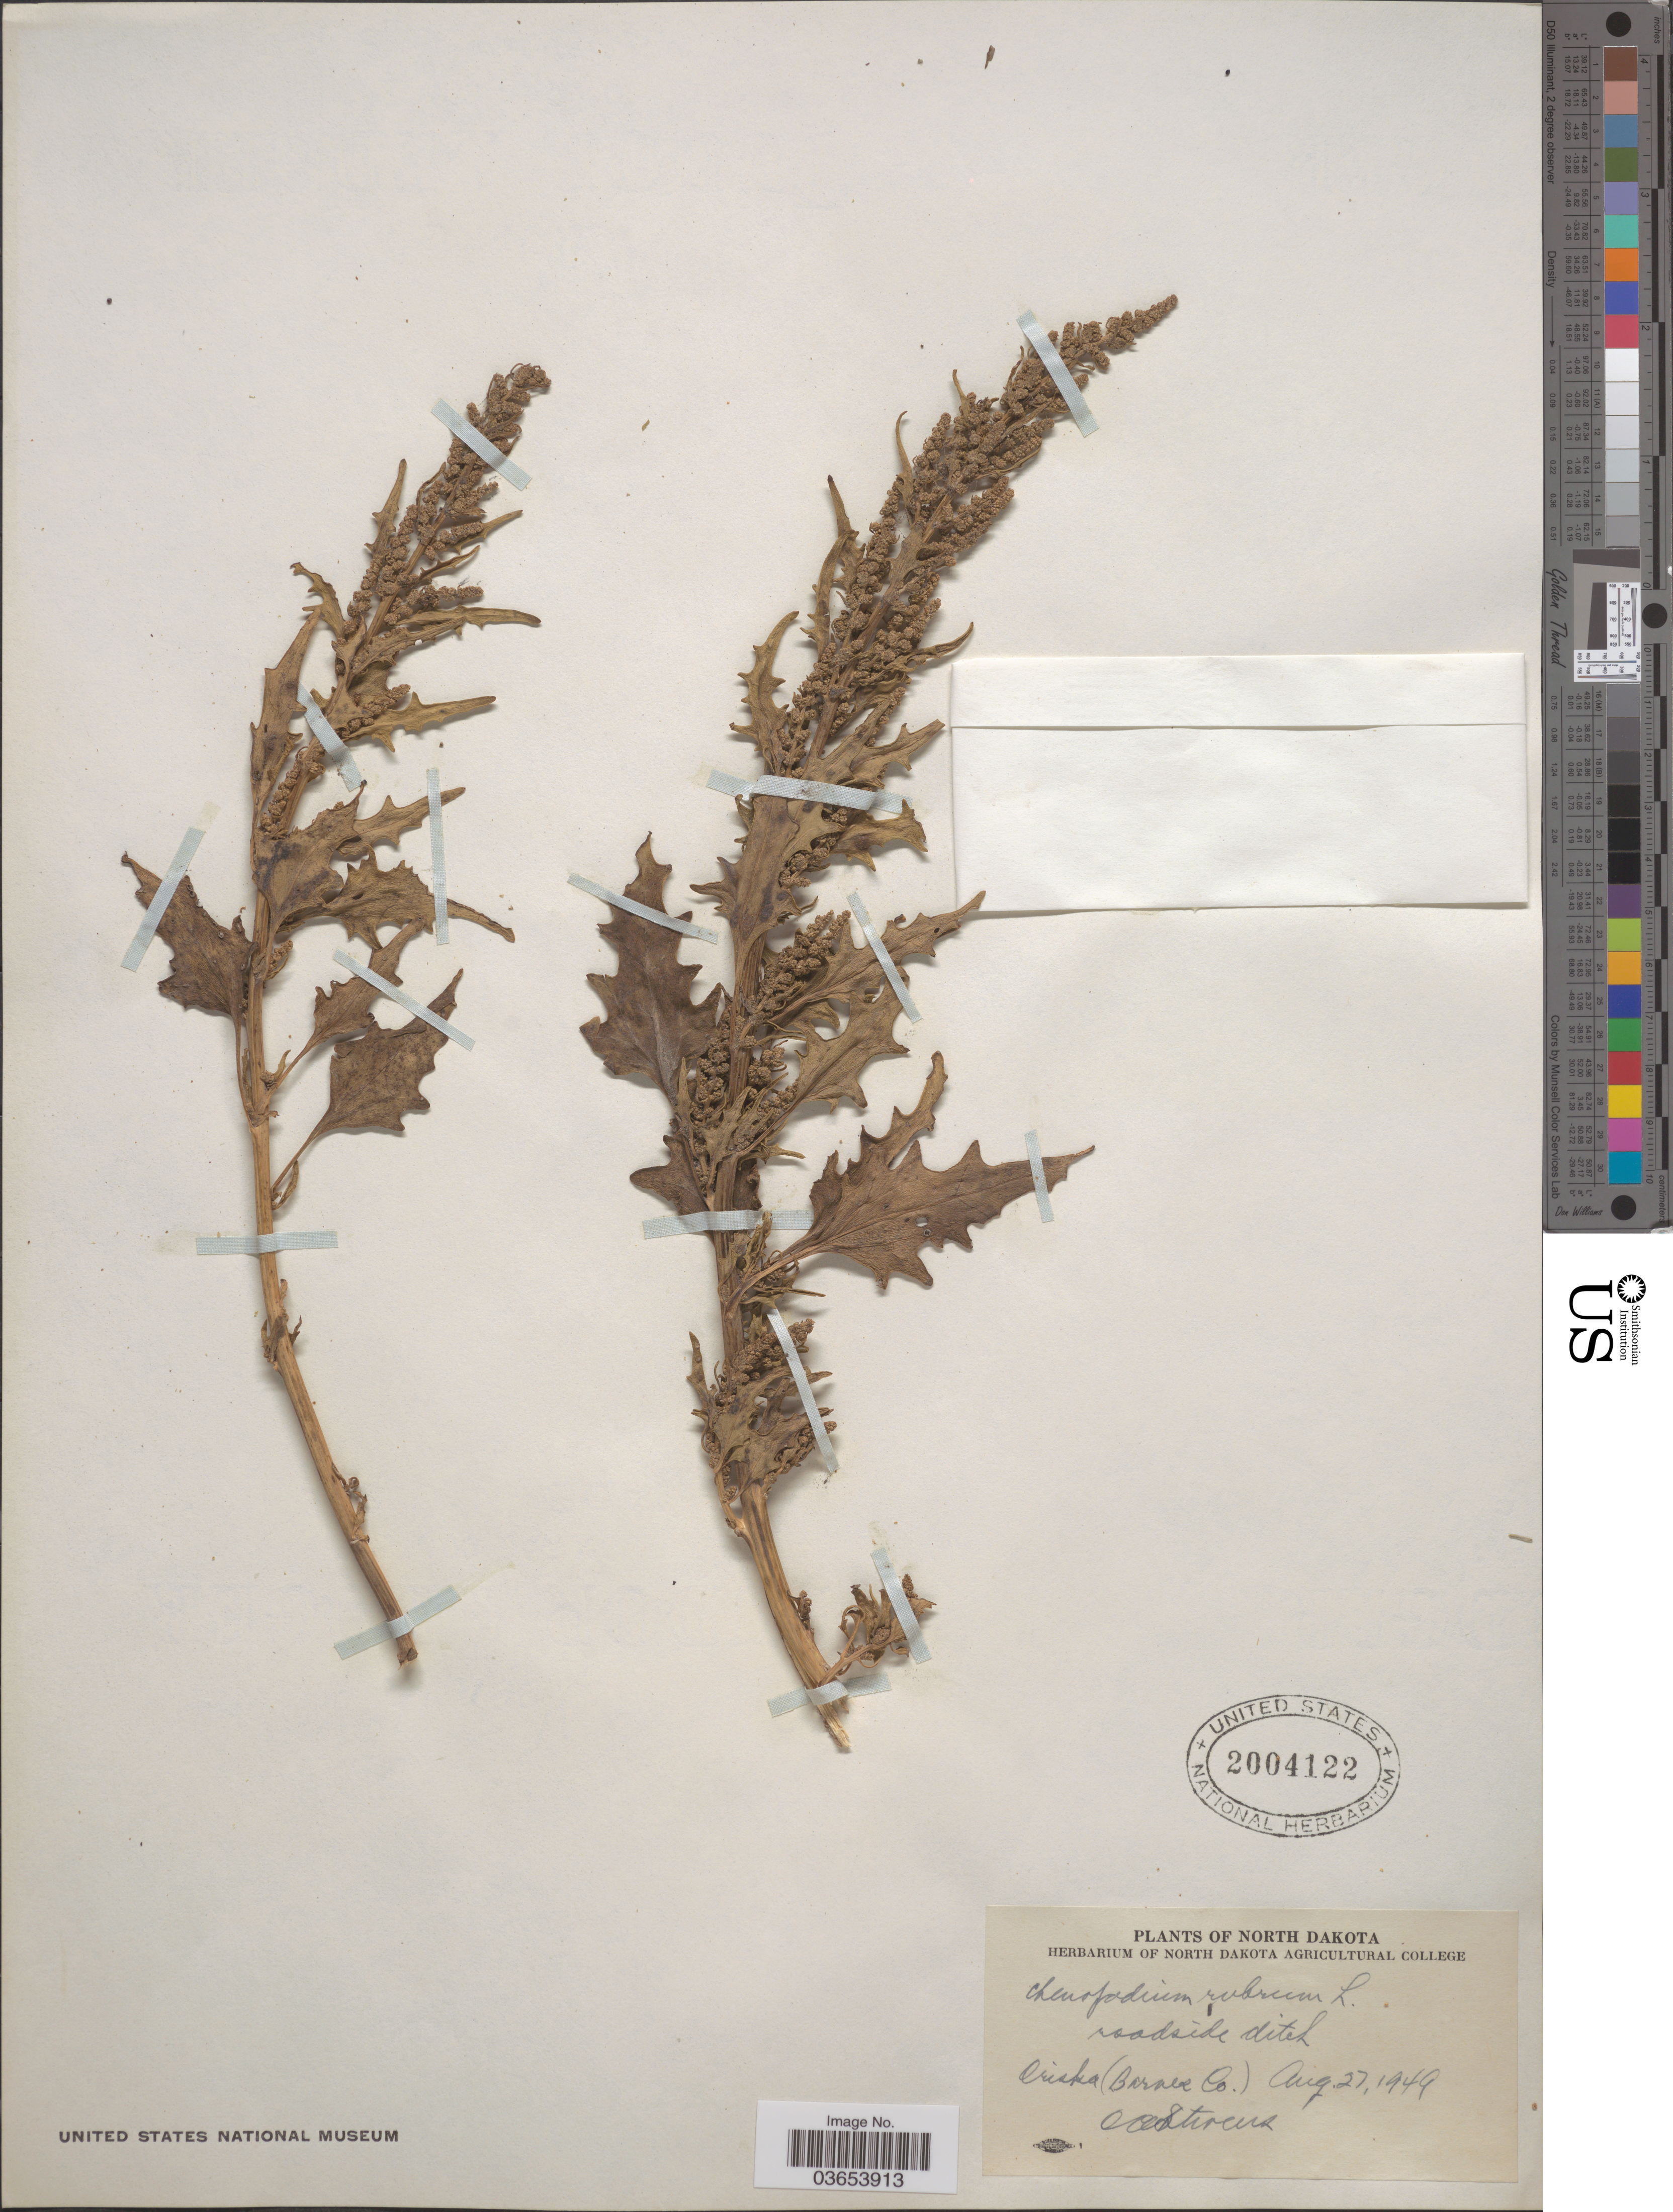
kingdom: Plantae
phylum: Tracheophyta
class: Magnoliopsida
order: Caryophyllales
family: Amaranthaceae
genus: Chenopodium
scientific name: Chenopodium rubrum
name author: L.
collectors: O. A. Stevens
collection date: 1949-08-27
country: United States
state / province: North Dakota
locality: Oriska (Barnes Co.)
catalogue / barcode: US 2004122